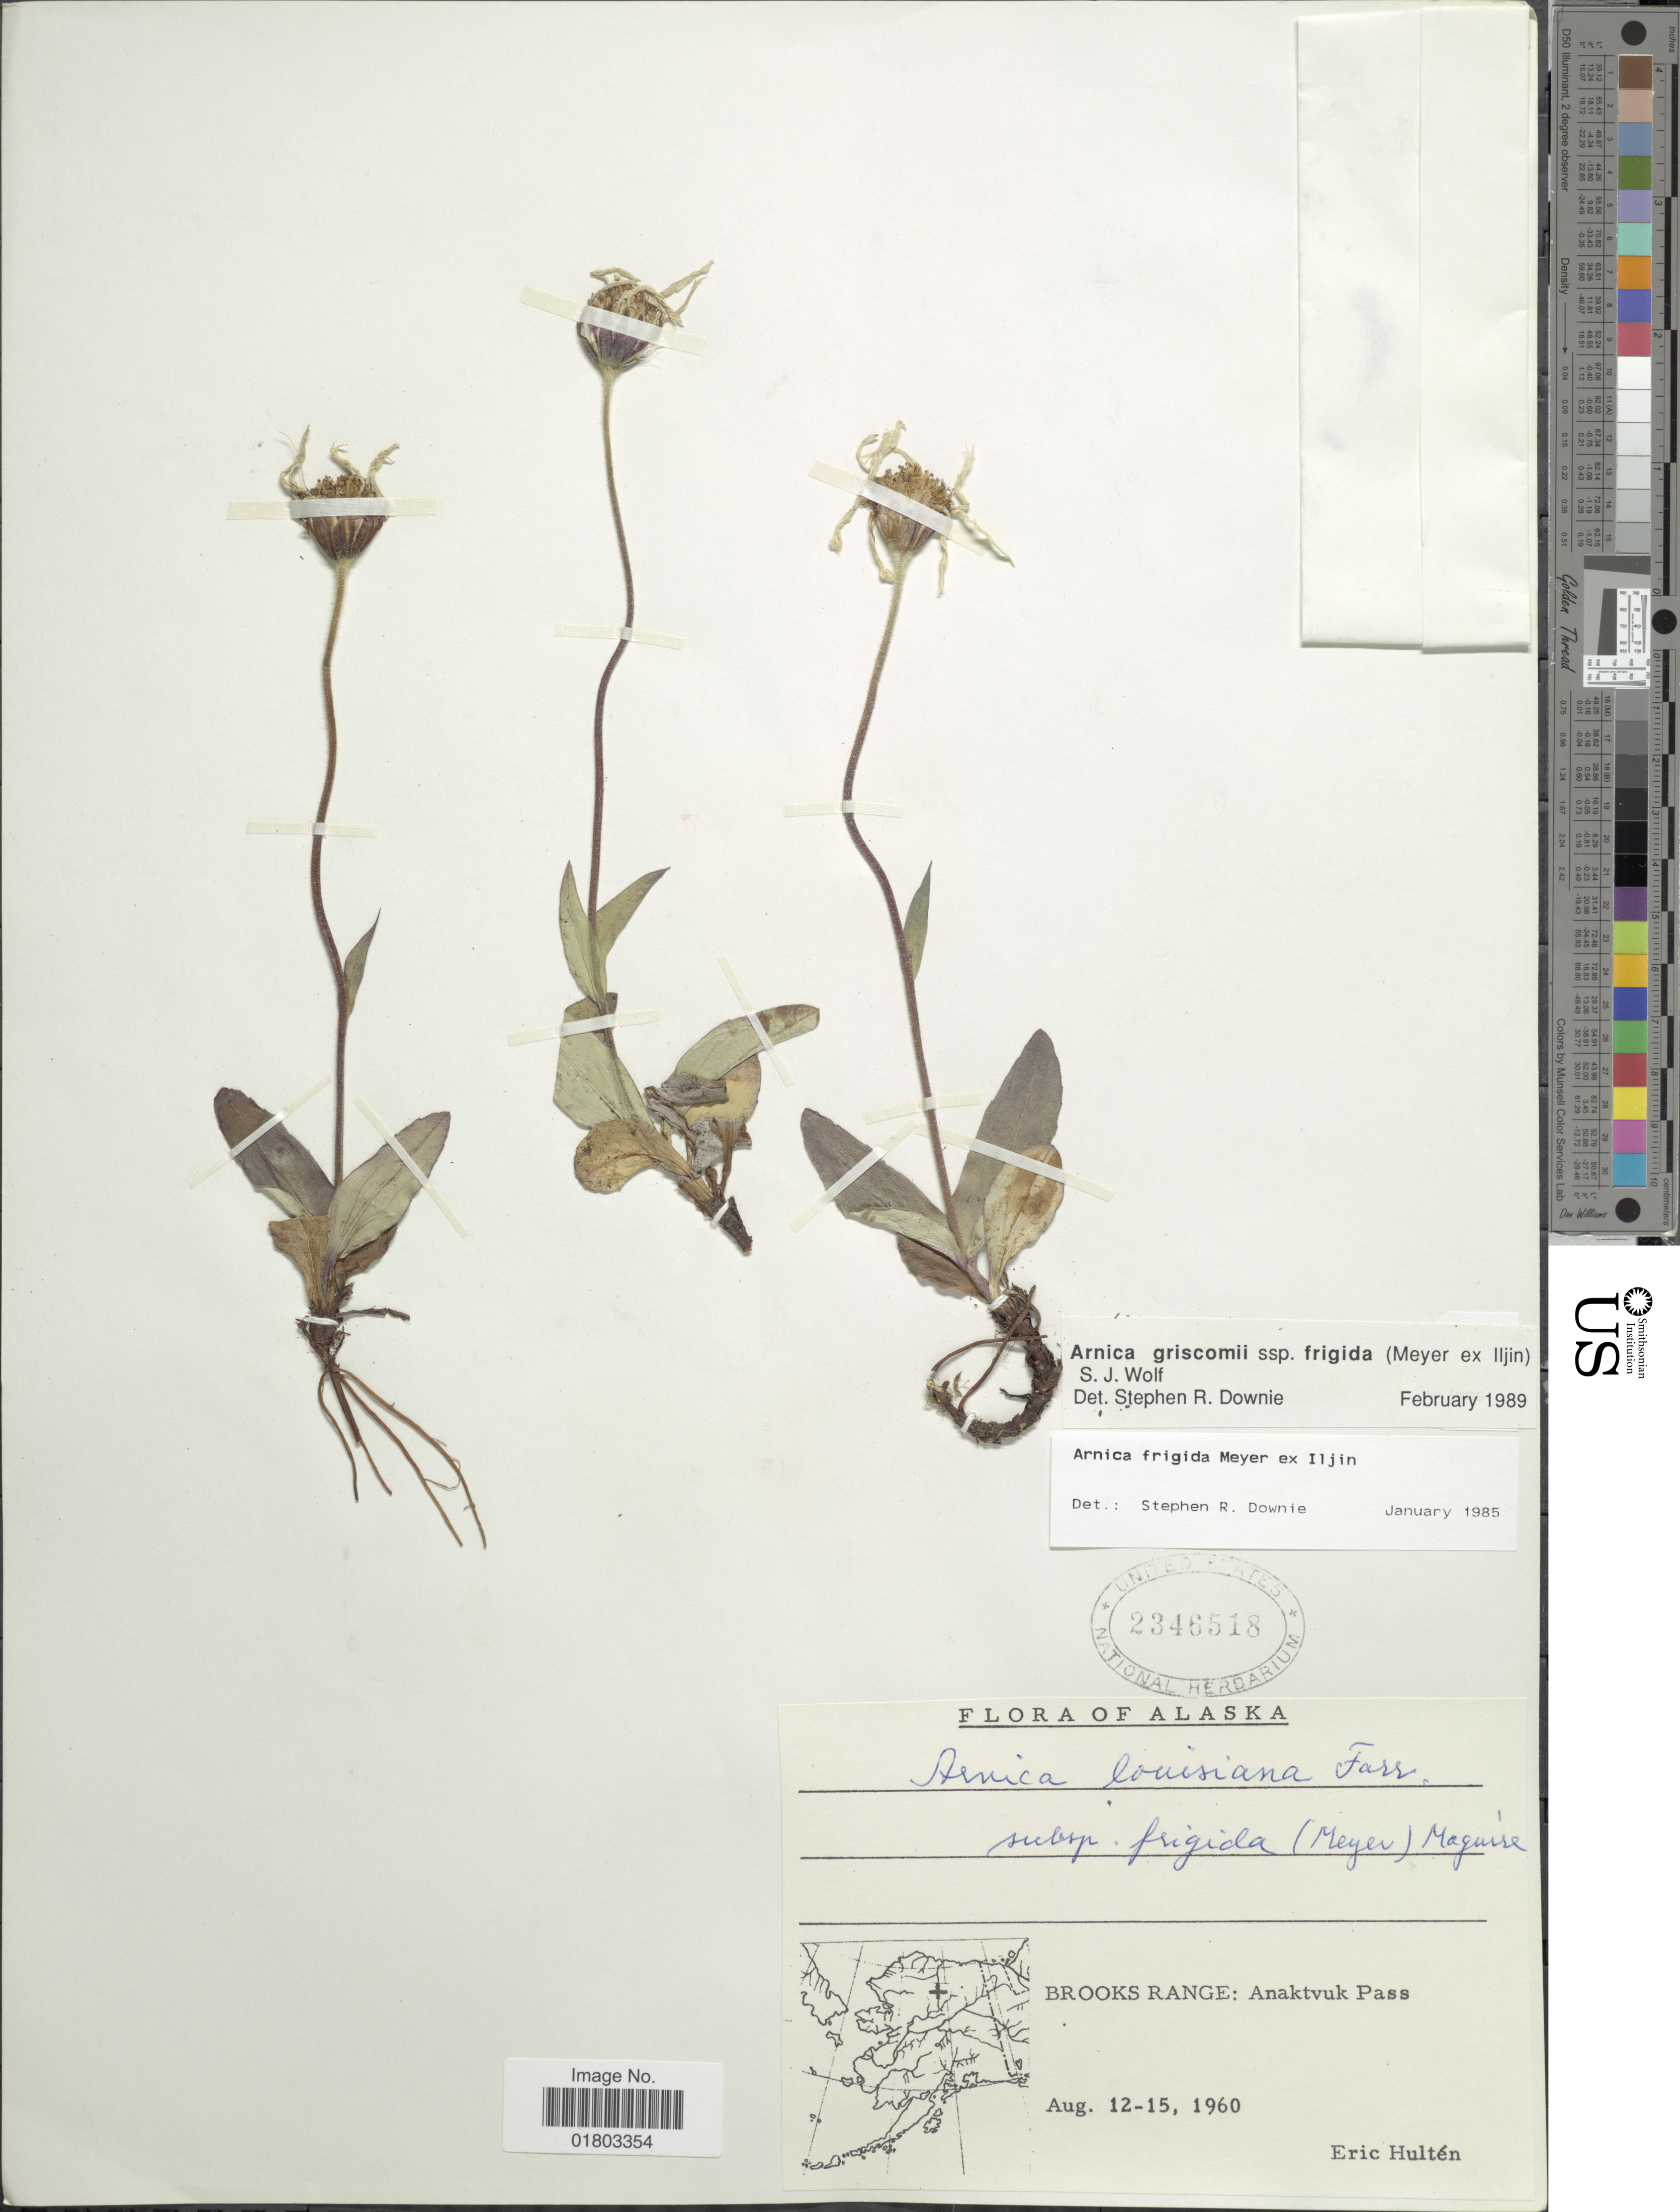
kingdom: Plantae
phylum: Tracheophyta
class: Magnoliopsida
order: Asterales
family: Asteraceae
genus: Arnica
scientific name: Arnica griscomii subsp. frigida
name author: (C.A. Mey. ex Iljin) S.J. Wolf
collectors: E. G. Hultén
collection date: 1960-08-12/1960-08-15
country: United States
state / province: Alaska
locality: Brooks Range: Anaktvuk Pass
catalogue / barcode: US 2346518